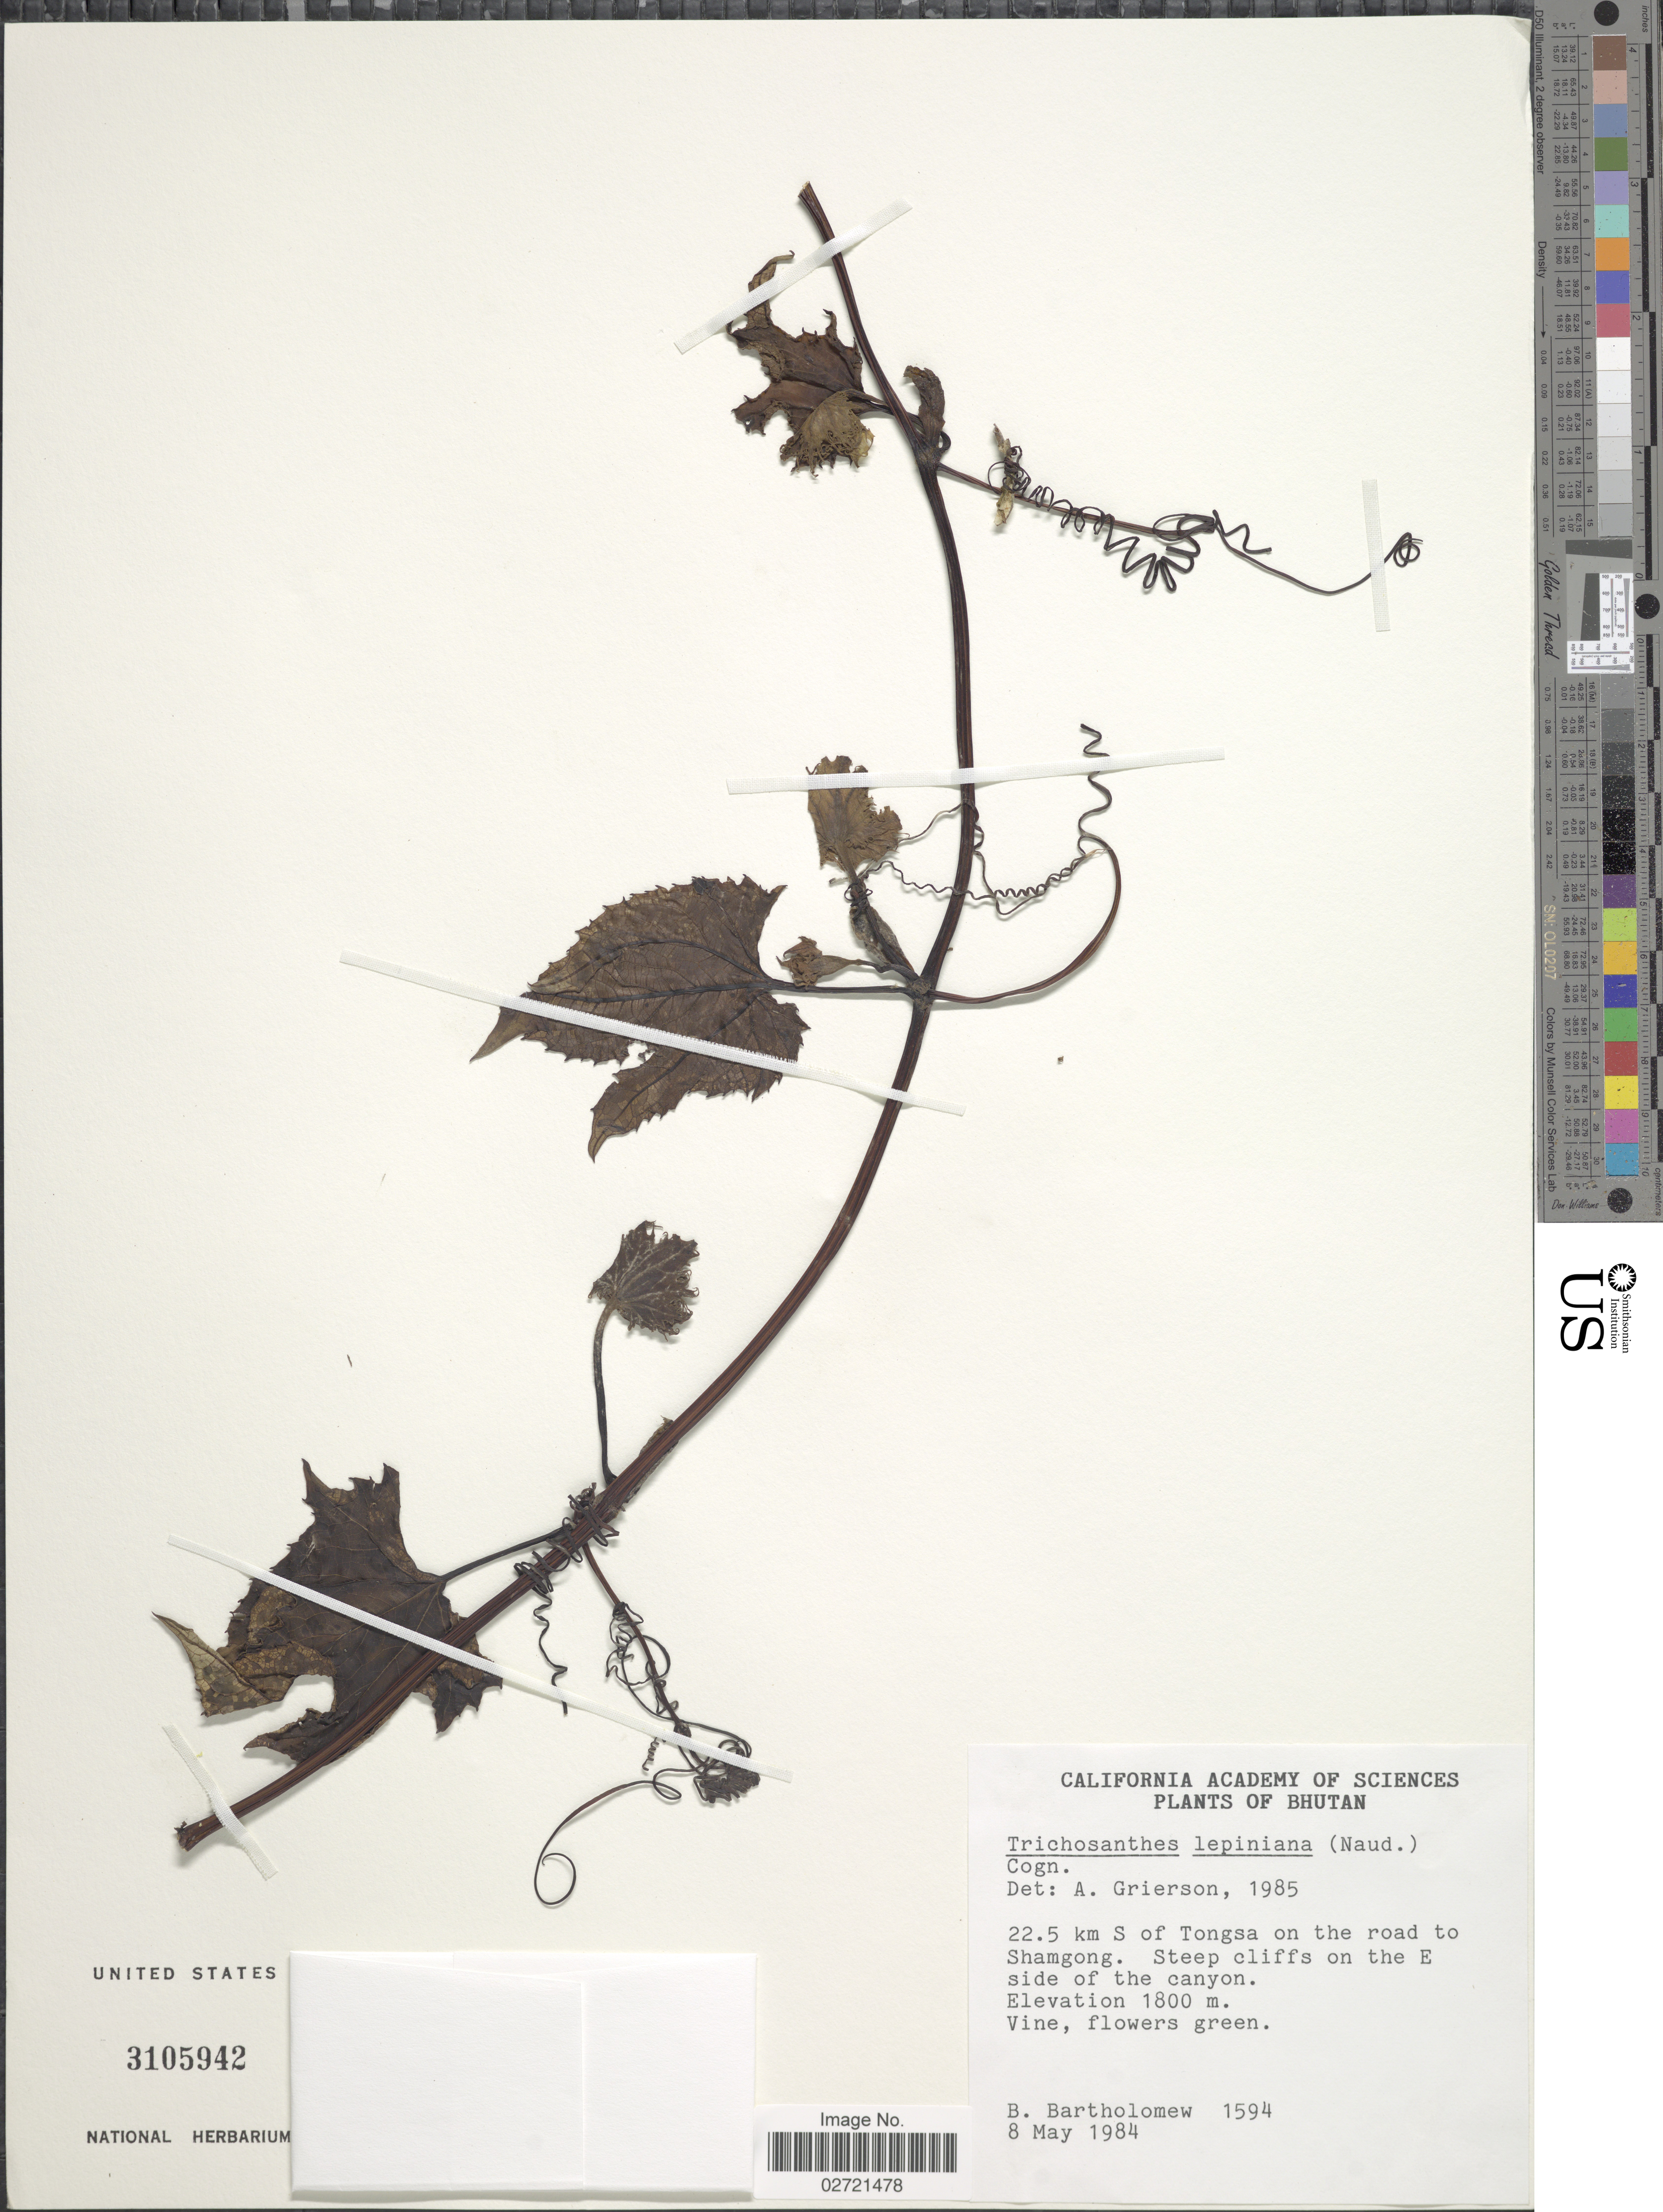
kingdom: Plantae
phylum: Tracheophyta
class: Magnoliopsida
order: Cucurbitales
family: Cucurbitaceae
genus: Trichosanthes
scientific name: Trichosanthes lepiniana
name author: (Naudin) Cogn.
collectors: B. Bartholomew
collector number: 1594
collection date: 1984-05-08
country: Bhutan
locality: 22.5 km S of Tongsa on the road to Shamgong, Steep cliffs on the E side of the canyon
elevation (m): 1800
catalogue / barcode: US 3105942